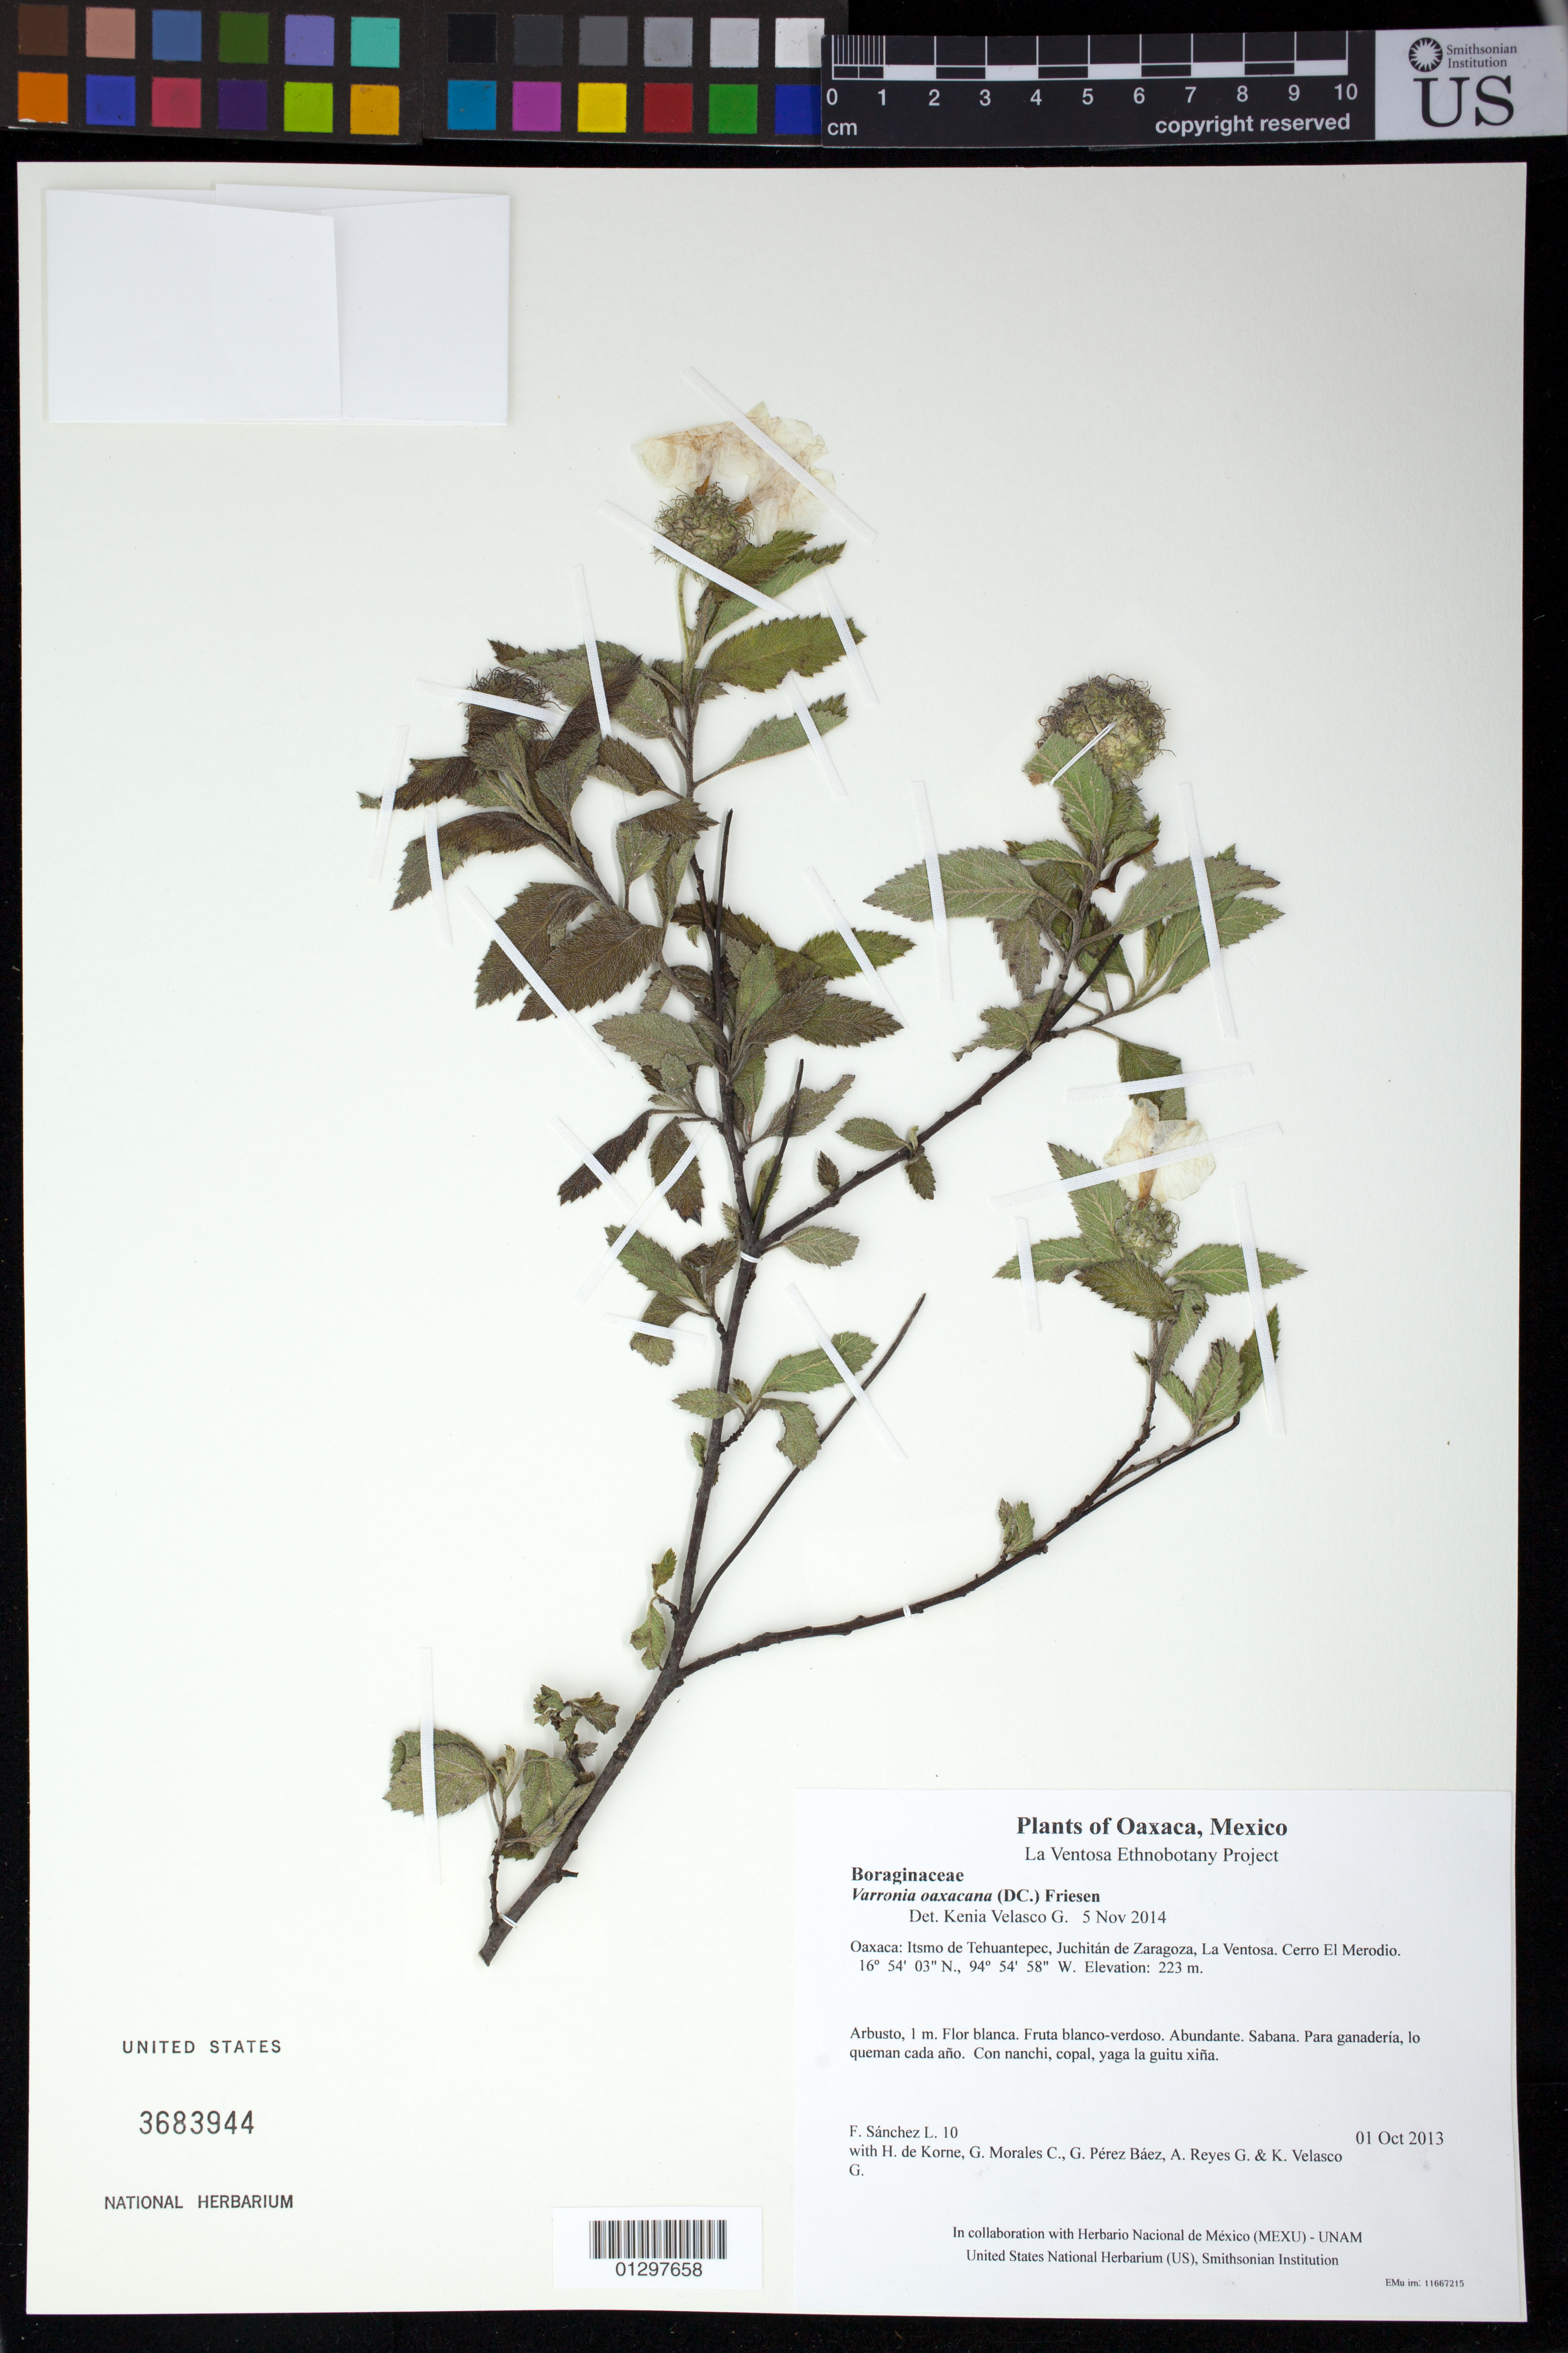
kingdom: Plantae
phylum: Tracheophyta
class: Magnoliopsida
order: Boraginales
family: Cordiaceae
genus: Varronia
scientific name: Varronia oaxacana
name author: (DC.) Friesen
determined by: Velasco G., Kenia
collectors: F. Sánchez L., H. de Korne, G. Morales C., G. Pérez Báez, A. Reyes G. & K. Velasco G.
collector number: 10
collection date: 2013-10-01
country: Mexico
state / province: Oaxaca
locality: Itsmo de Tehuantepec, Juchitán de Zaragoza, La Ventosa. Cerro El Merodio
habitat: Sabana. Para ganadería, lo queman cada año.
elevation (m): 223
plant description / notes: JEBOT, MEXU, SERO, US; Gui'xhi. 1 m. Guie' naquichi'. Cuaananaxhi naquichi' naga' ga. Stale.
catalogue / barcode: US 3683944